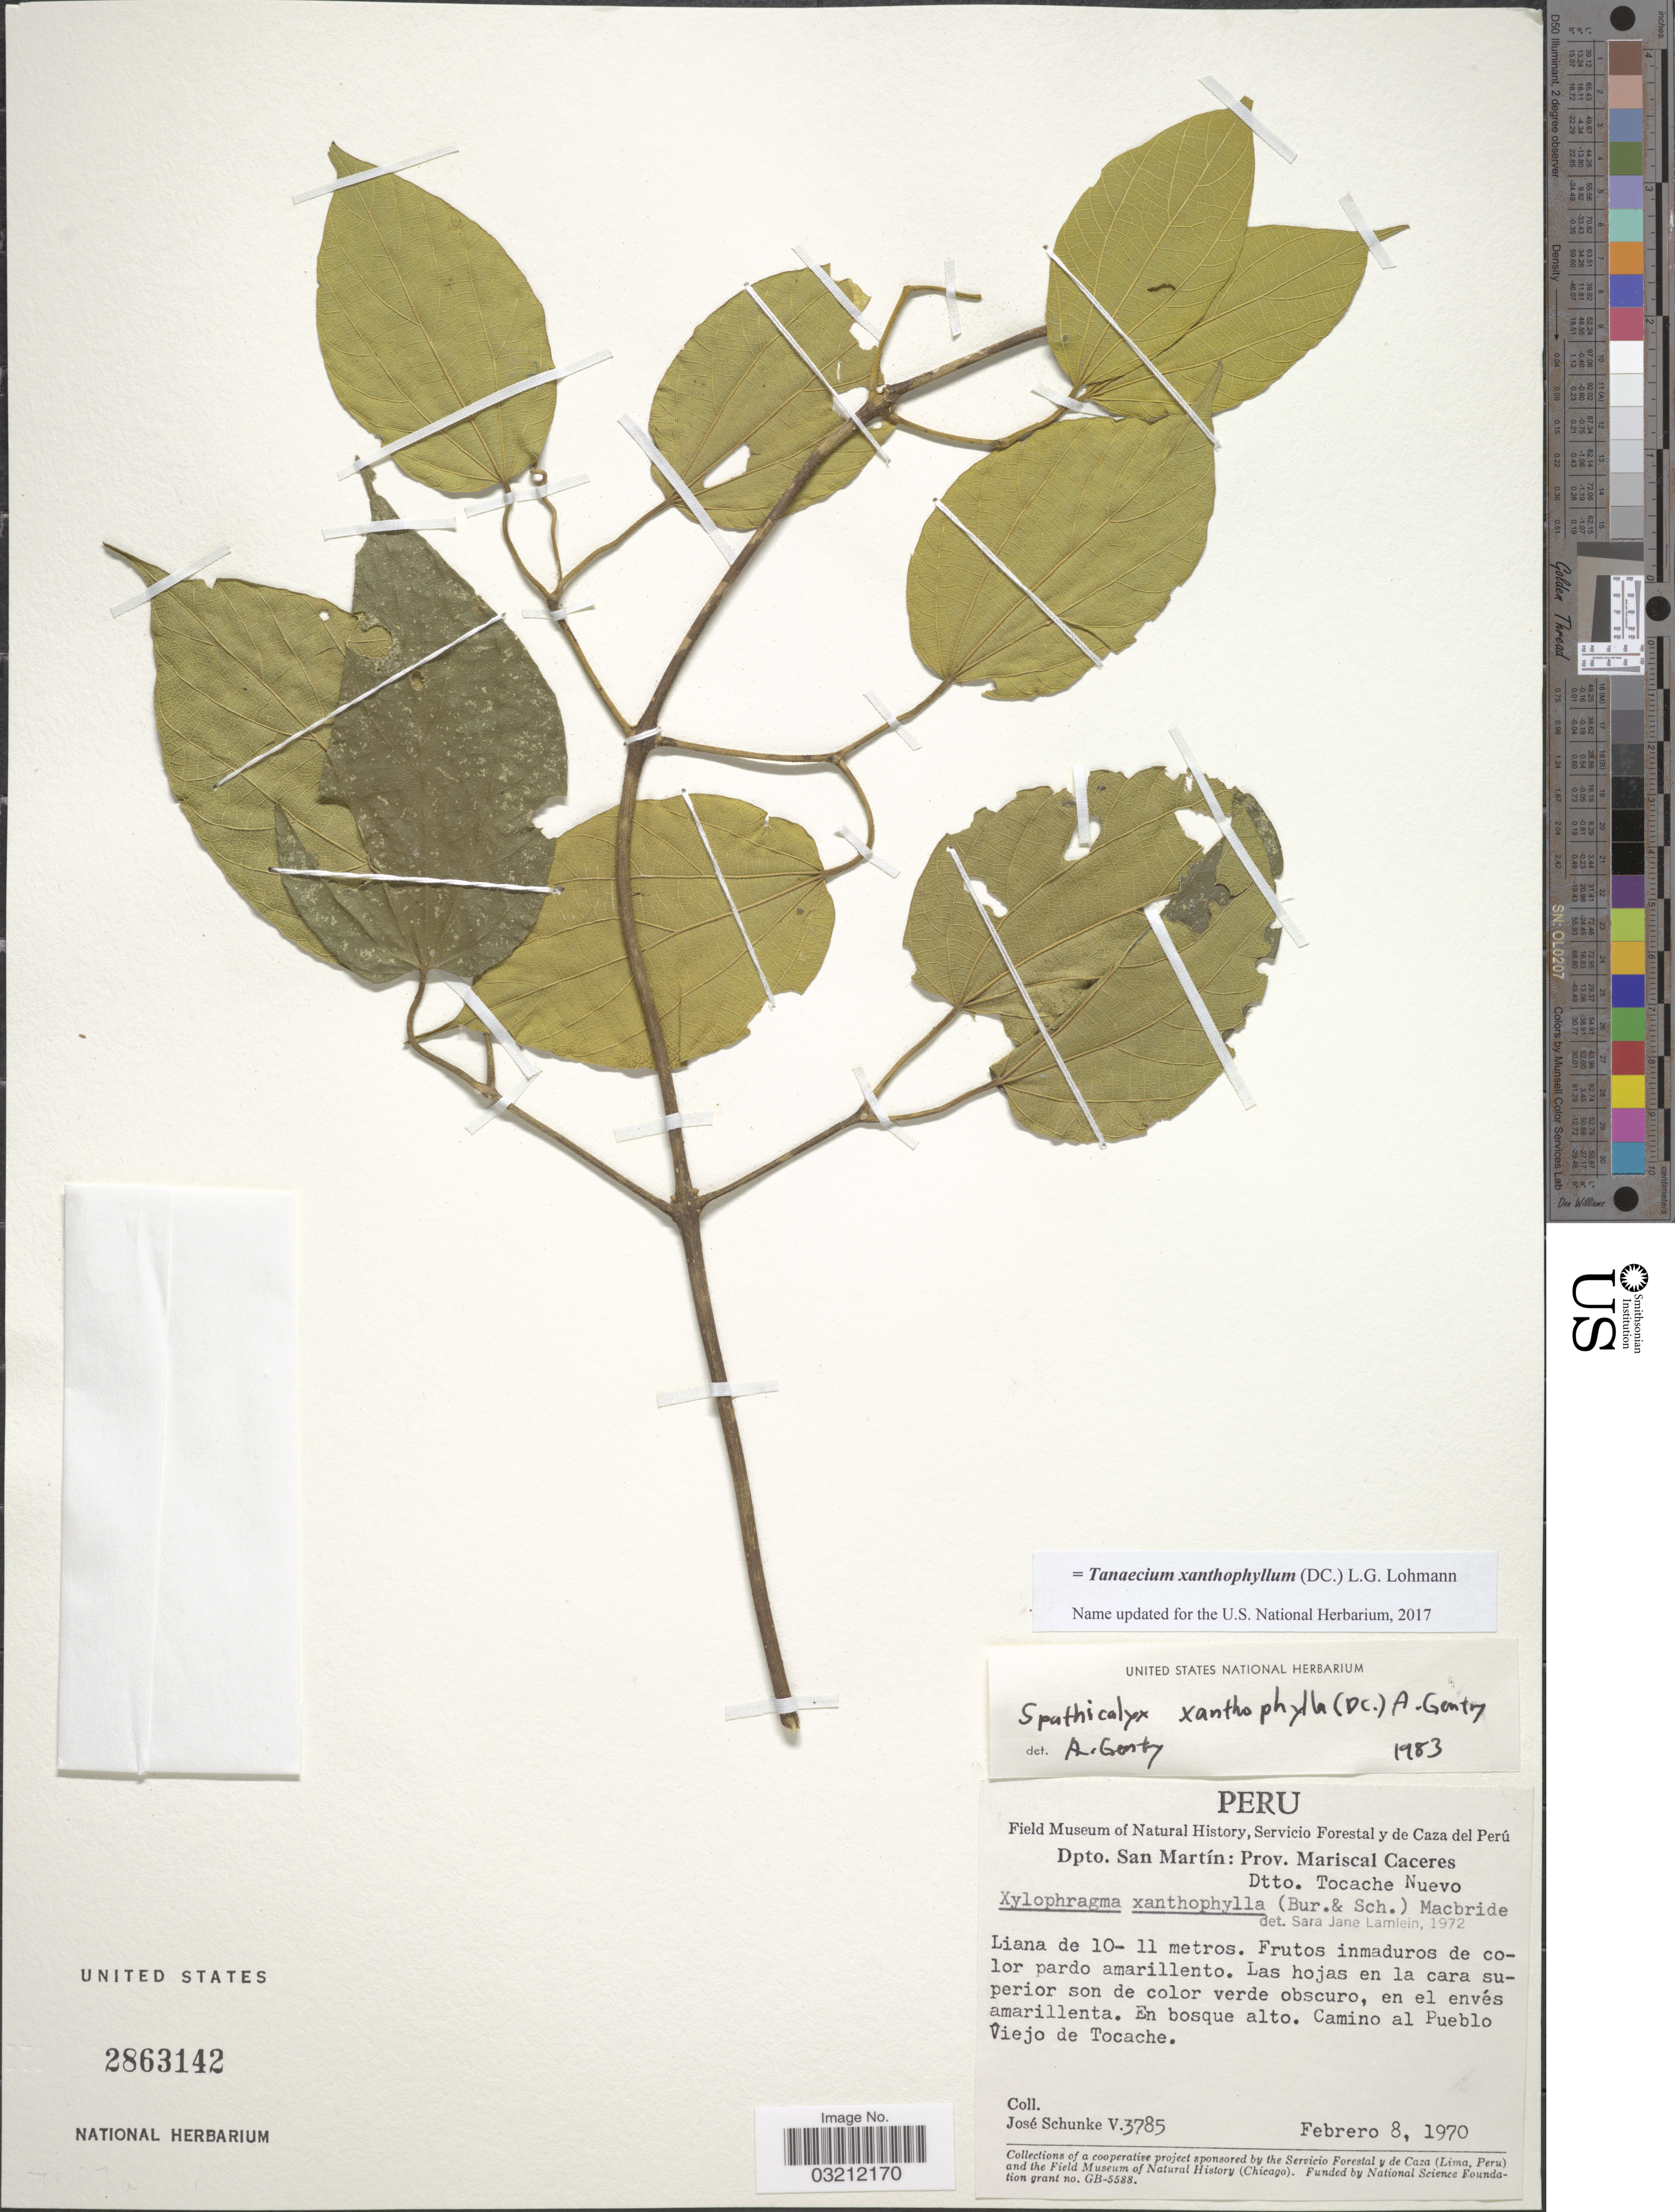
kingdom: Plantae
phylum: Tracheophyta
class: Magnoliopsida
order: Lamiales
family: Bignoniaceae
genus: Tanaecium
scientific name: Tanaecium xanthophyllum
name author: (DC.) L.G. Lohmann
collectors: J. Schunke Vigo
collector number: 3785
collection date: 1970-02-08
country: Peru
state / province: San Martín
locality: Dpto. San Martín: Prov. Mariscal Caceres. Dtto. Tocache Nuevo. Camino al Pueblo Viejo de Tocache.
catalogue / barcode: US 2863142